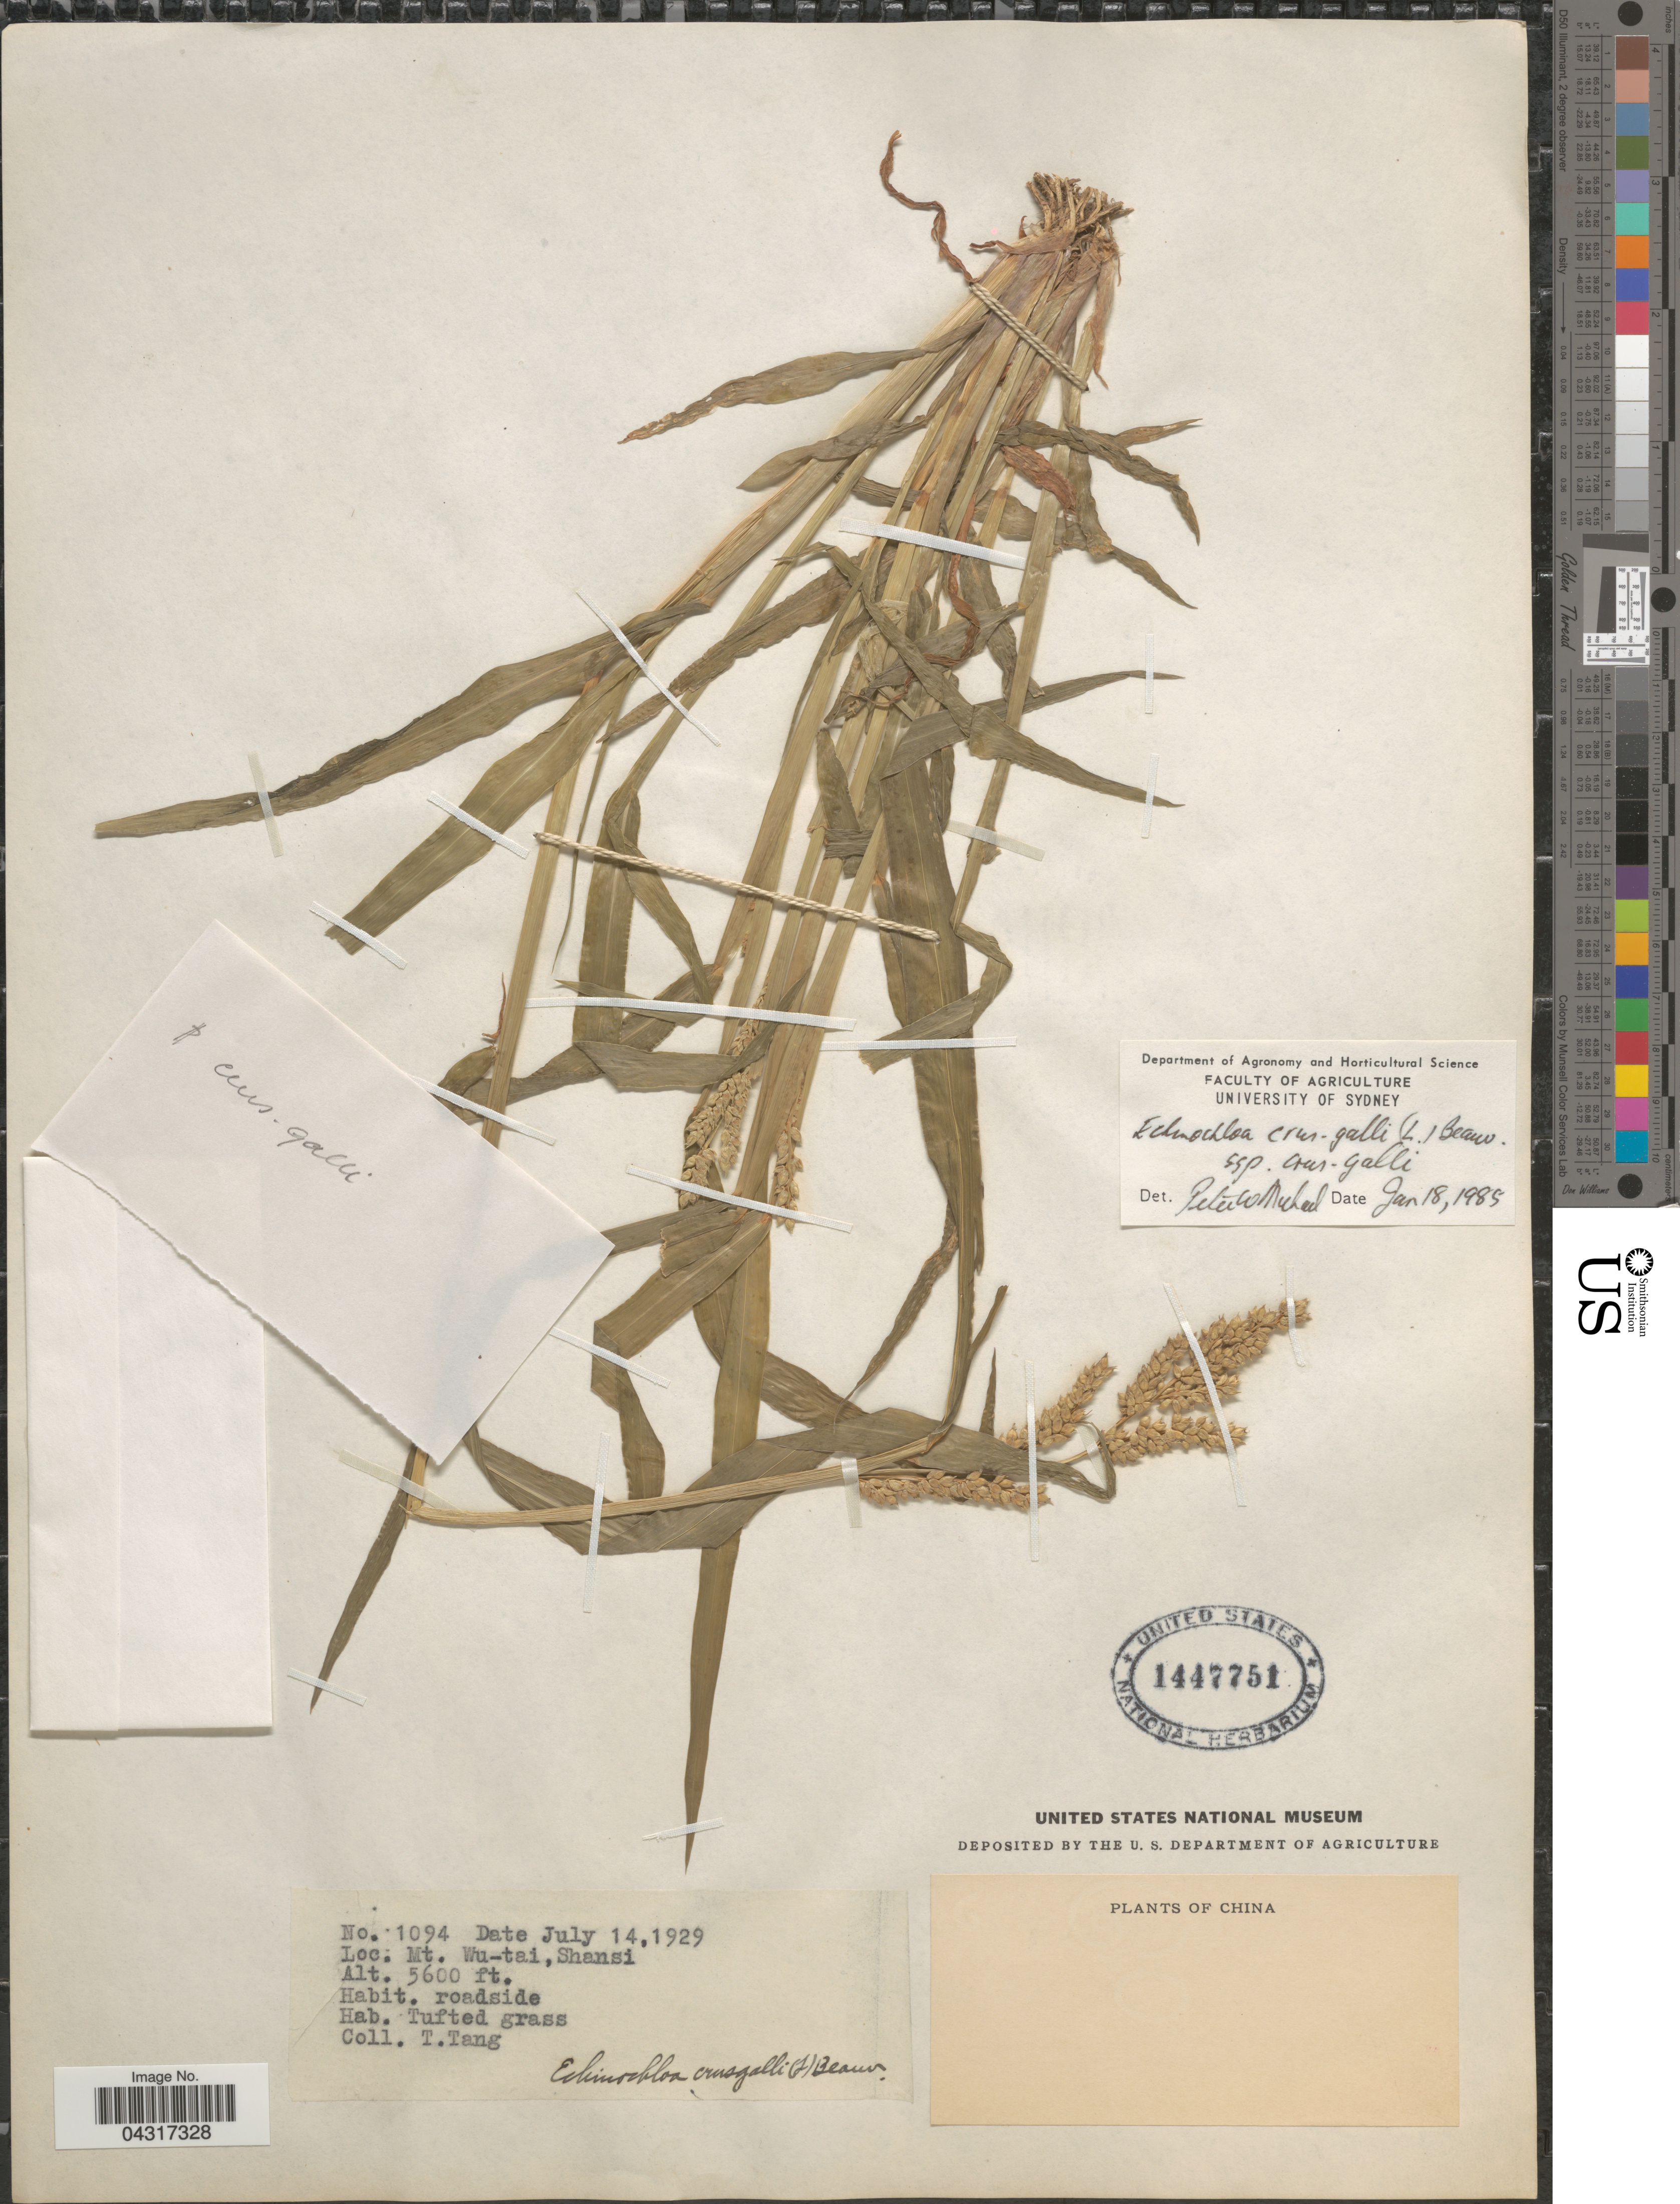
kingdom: Plantae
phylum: Tracheophyta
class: Liliopsida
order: Poales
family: Poaceae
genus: Echinochloa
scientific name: Echinochloa crus-galli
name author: (L.) P. Beauv.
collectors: T. Tang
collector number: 1094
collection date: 1929-07-14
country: China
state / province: Shanxi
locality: Mt. Wu-tai, Shansi.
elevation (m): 1707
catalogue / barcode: US 1447751